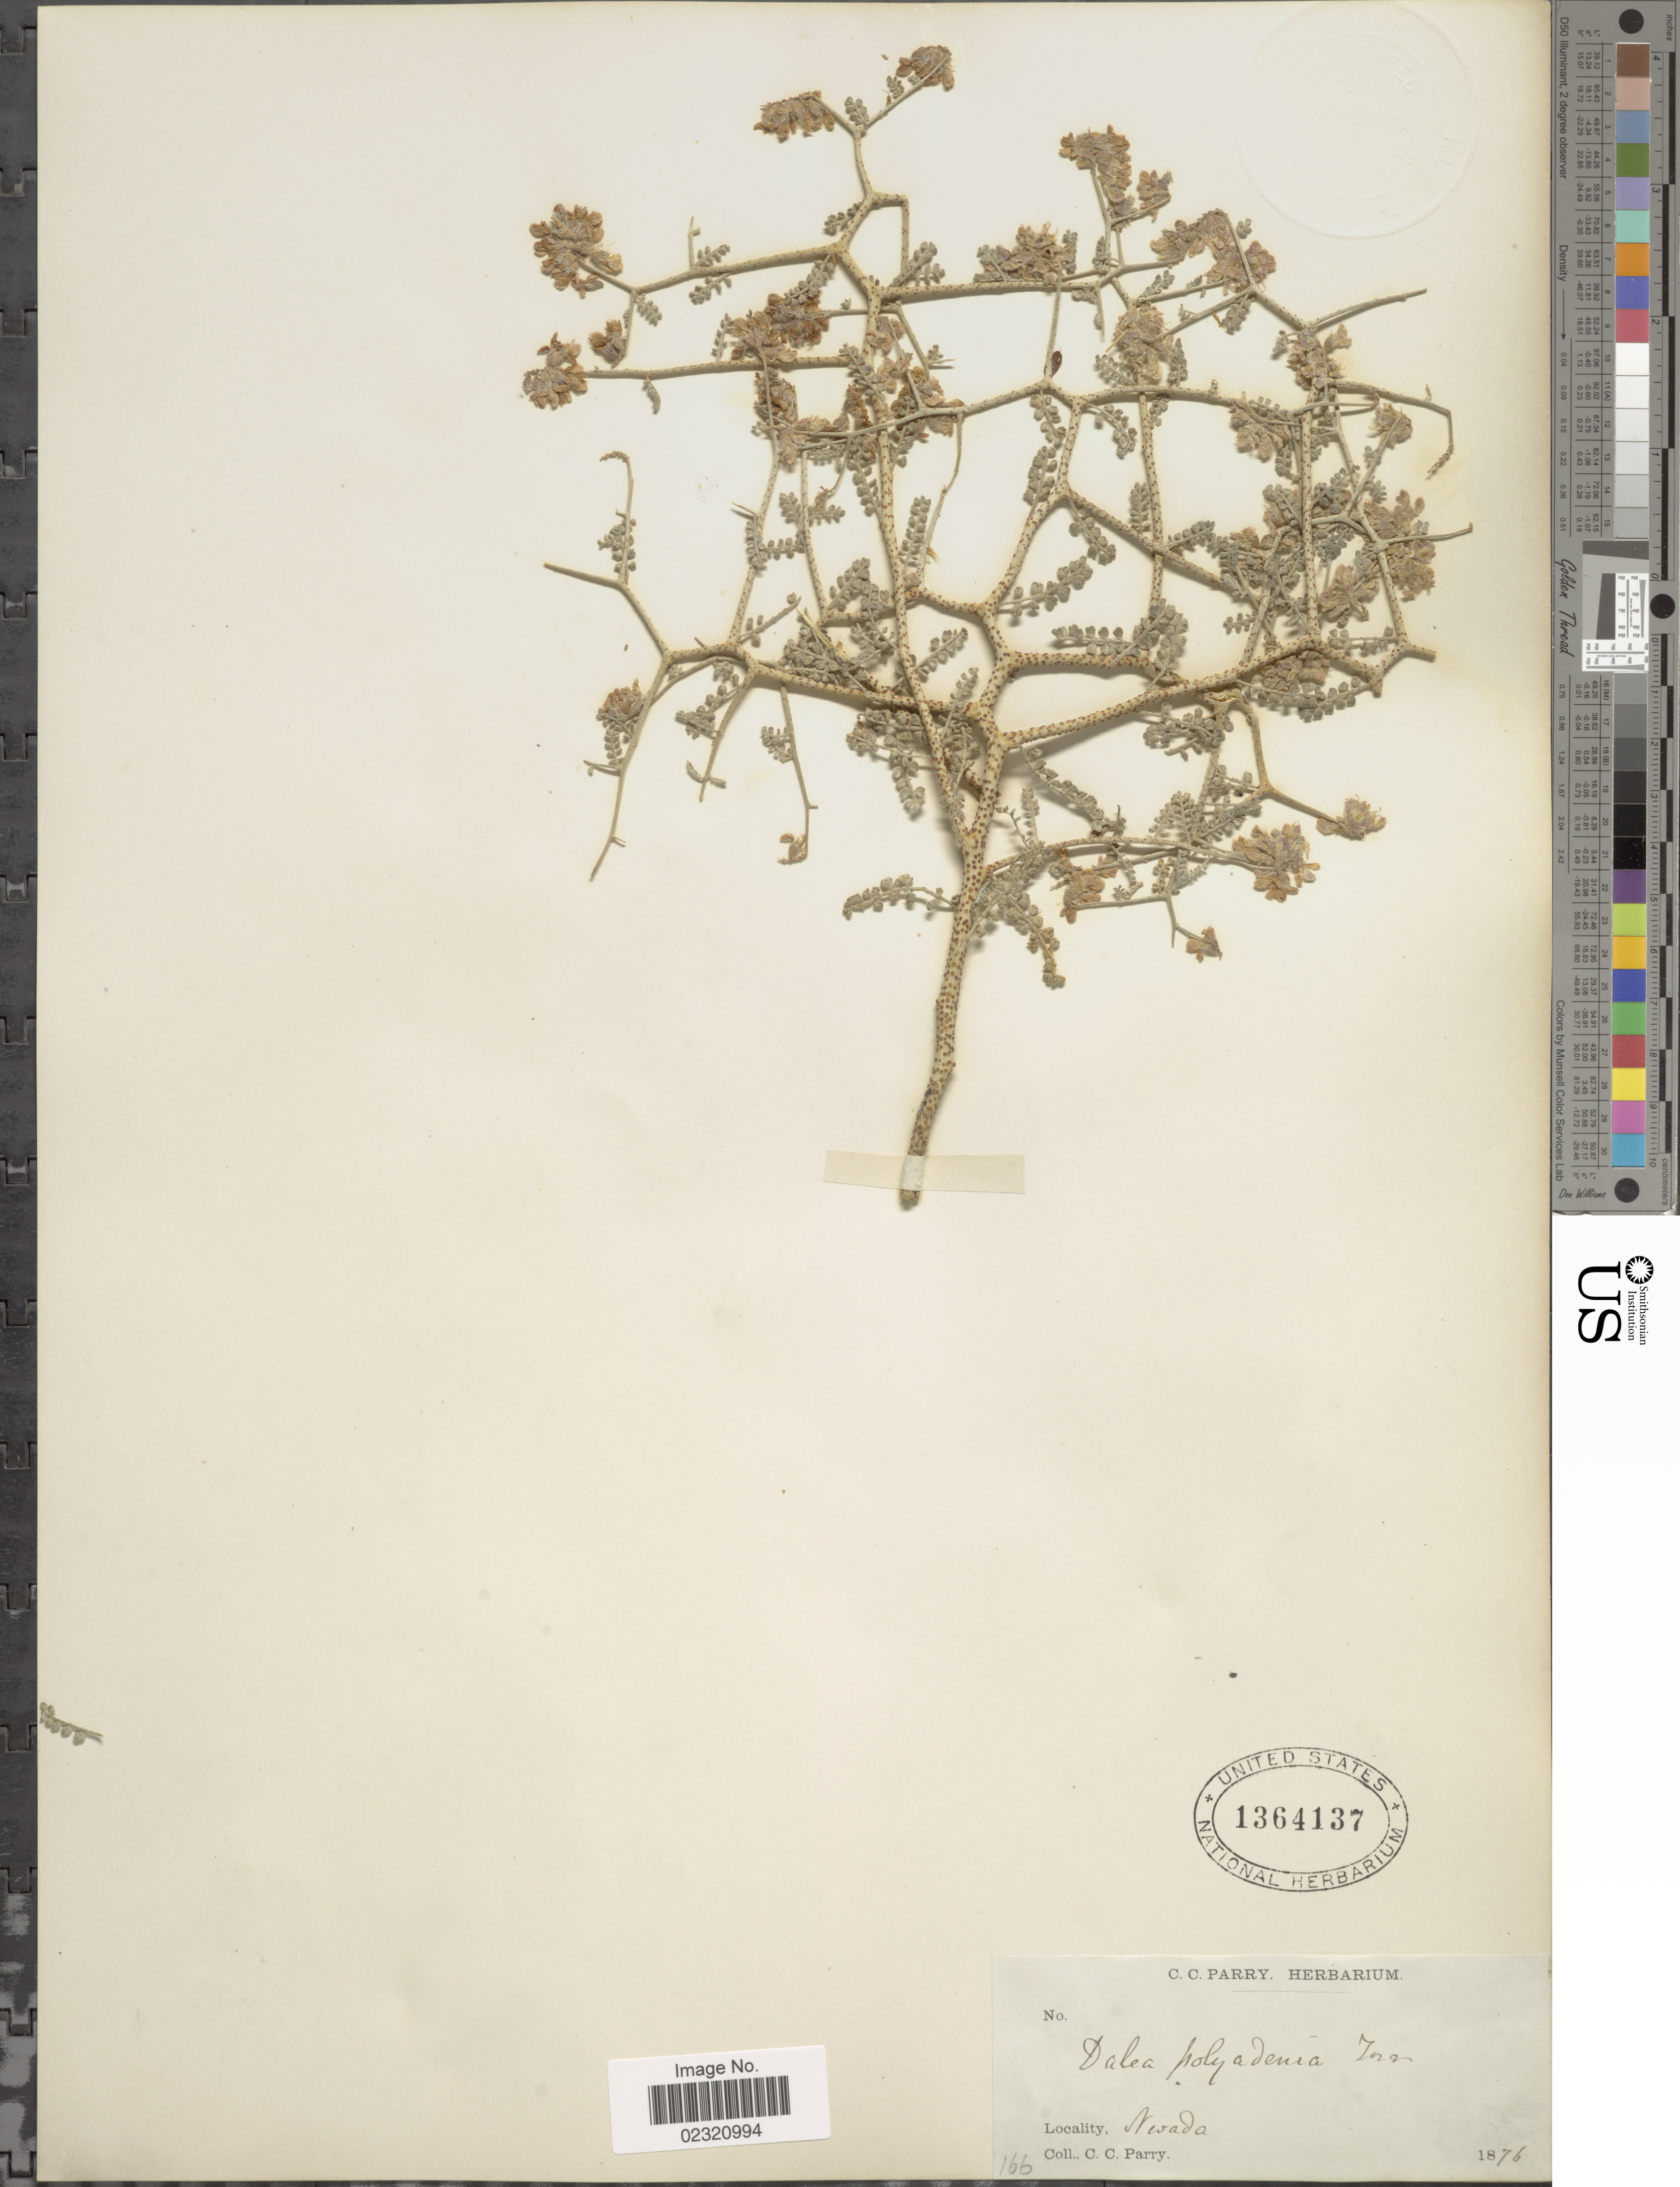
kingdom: Plantae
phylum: Tracheophyta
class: Magnoliopsida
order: Fabales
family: Fabaceae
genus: Psorothamnus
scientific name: Psorothamnus polydenius var. polydenius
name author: (Torr.) Rydb.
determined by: Strong, M. T., (US), Smithsonian Institution - National Museum of Natural History (UNITED STATES)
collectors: C. C. Parry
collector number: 166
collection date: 1876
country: United States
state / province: Nevada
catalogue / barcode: US 1364137